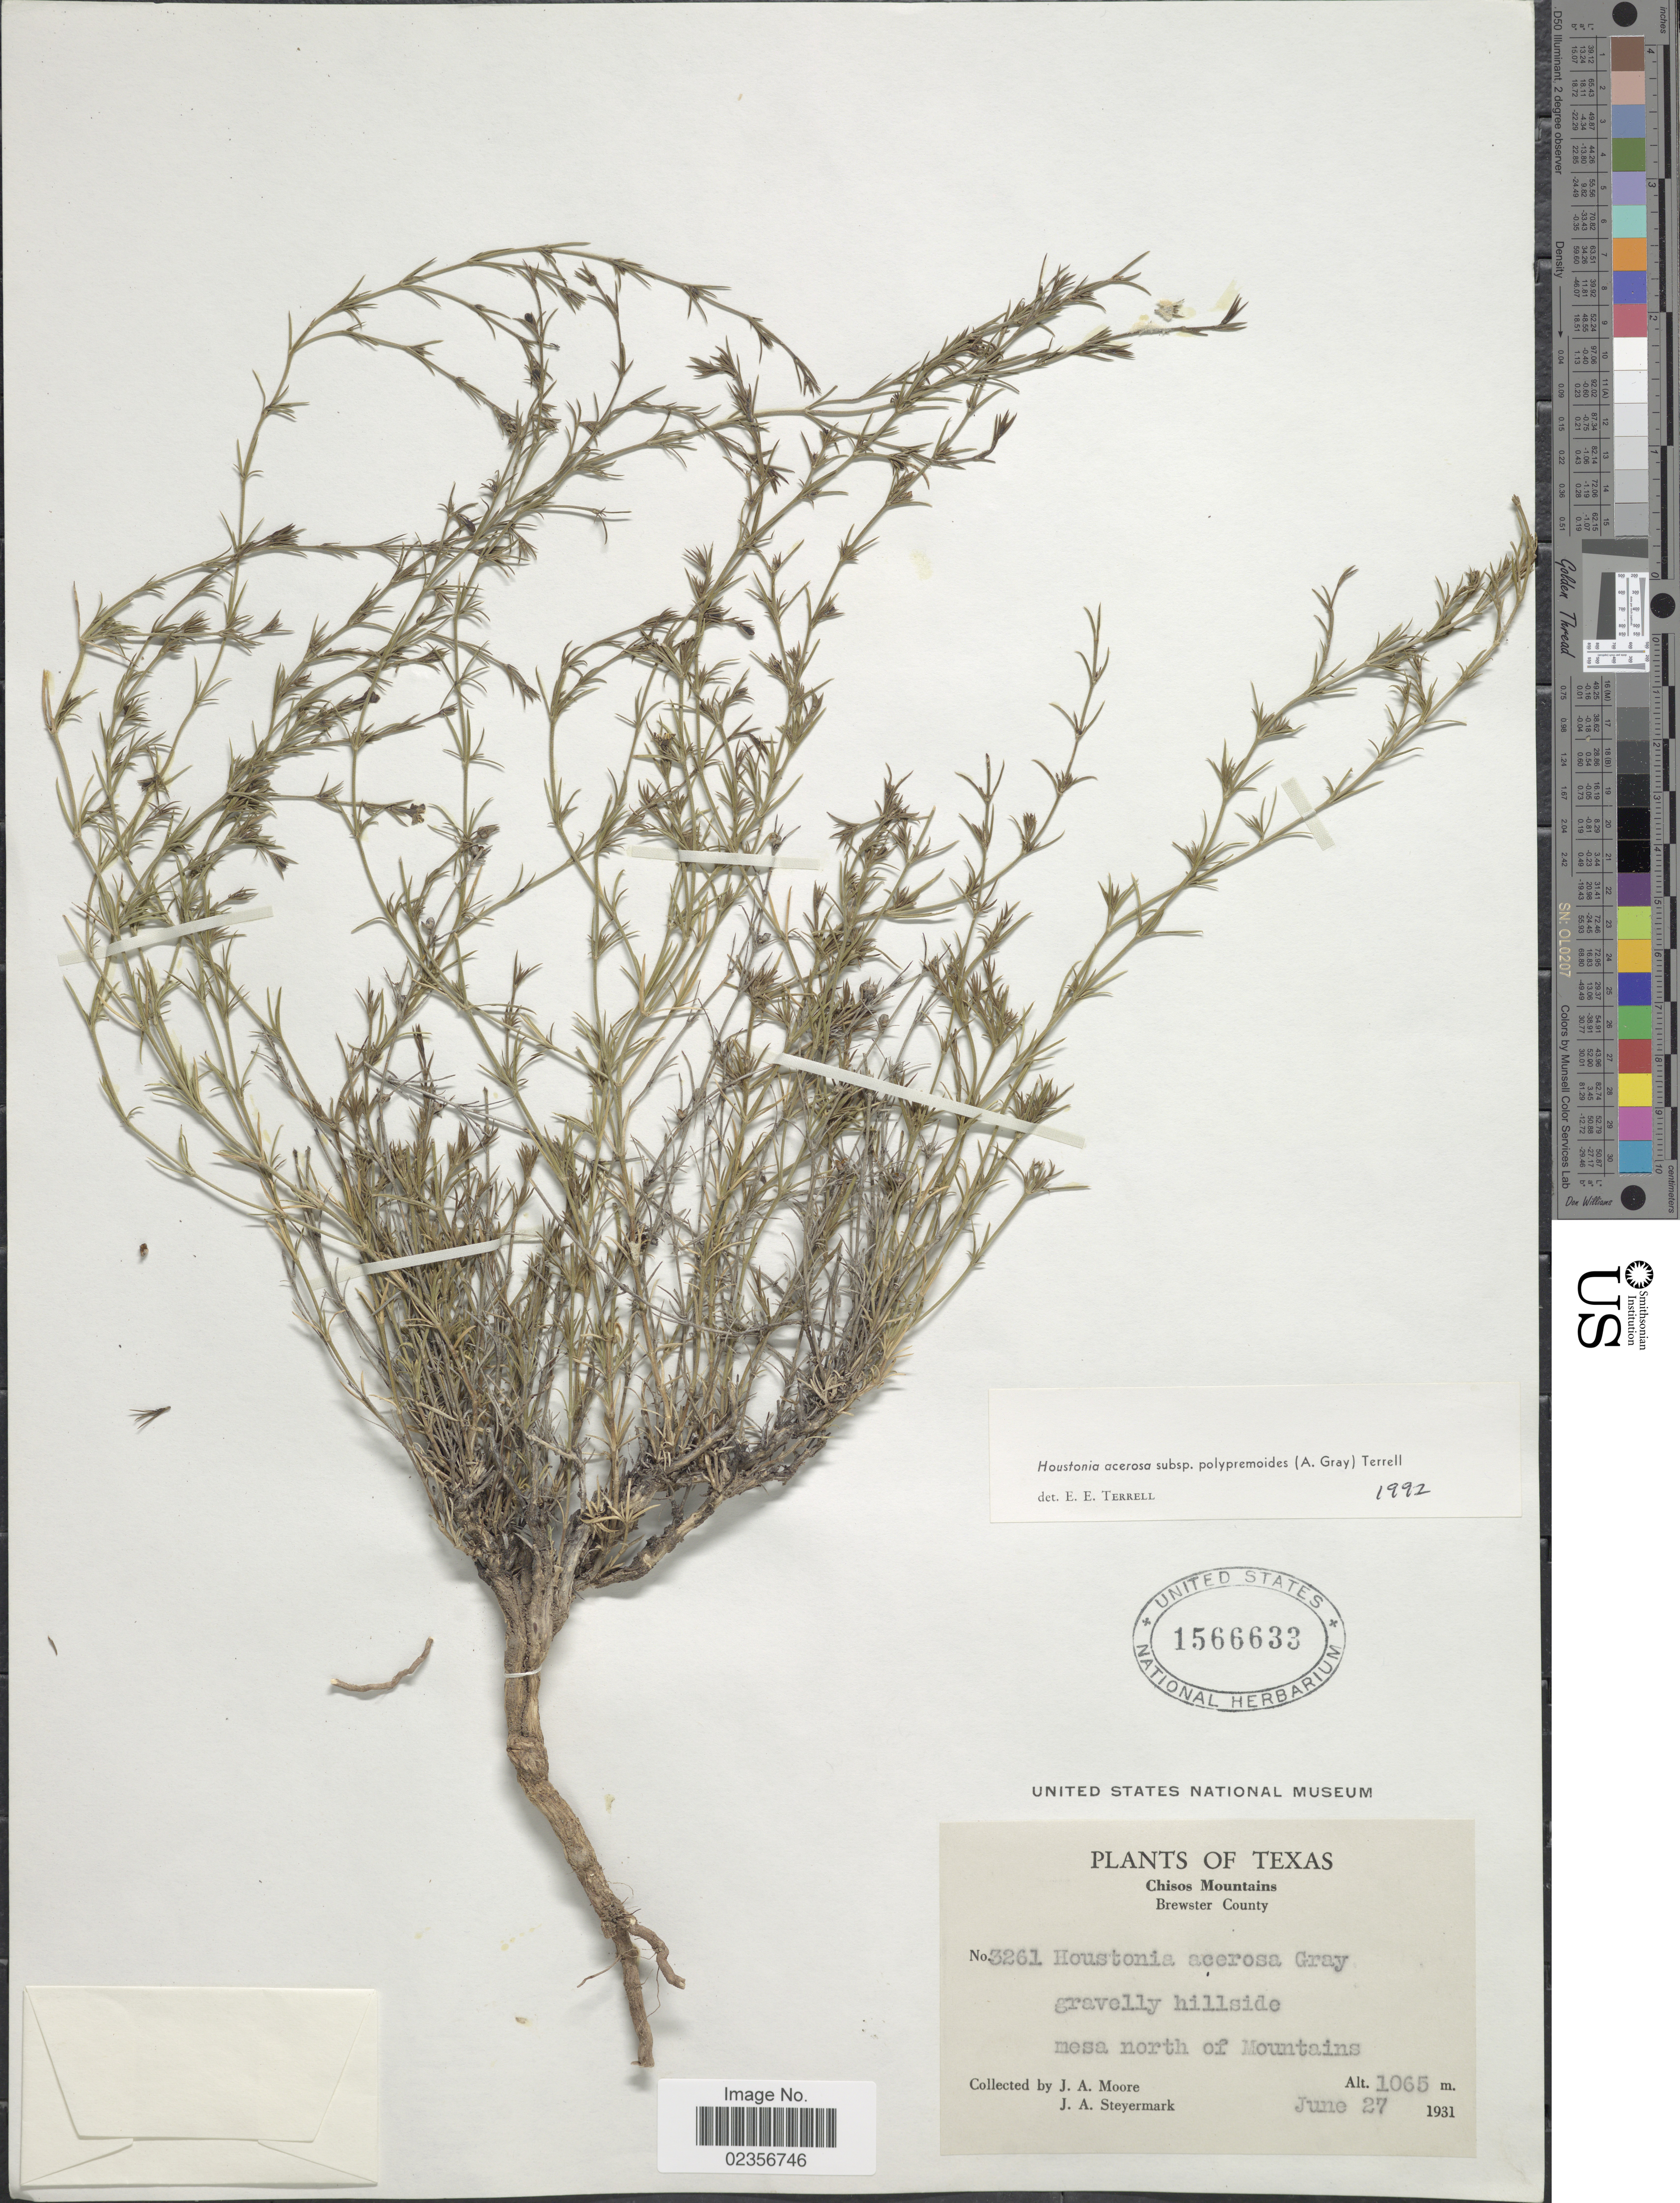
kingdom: Plantae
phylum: Tracheophyta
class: Magnoliopsida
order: Gentianales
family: Rubiaceae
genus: Houstonia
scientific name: Houstonia acerosa var. polypremoides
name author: (A. Gray) Terrell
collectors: J. A. Moore & J. Steyermark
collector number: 3261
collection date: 1931-06-27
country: United States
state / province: Texas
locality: Chisos Mountains. Brewster County. Mesa north of Mountains.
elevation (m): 1065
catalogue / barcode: US 1566633